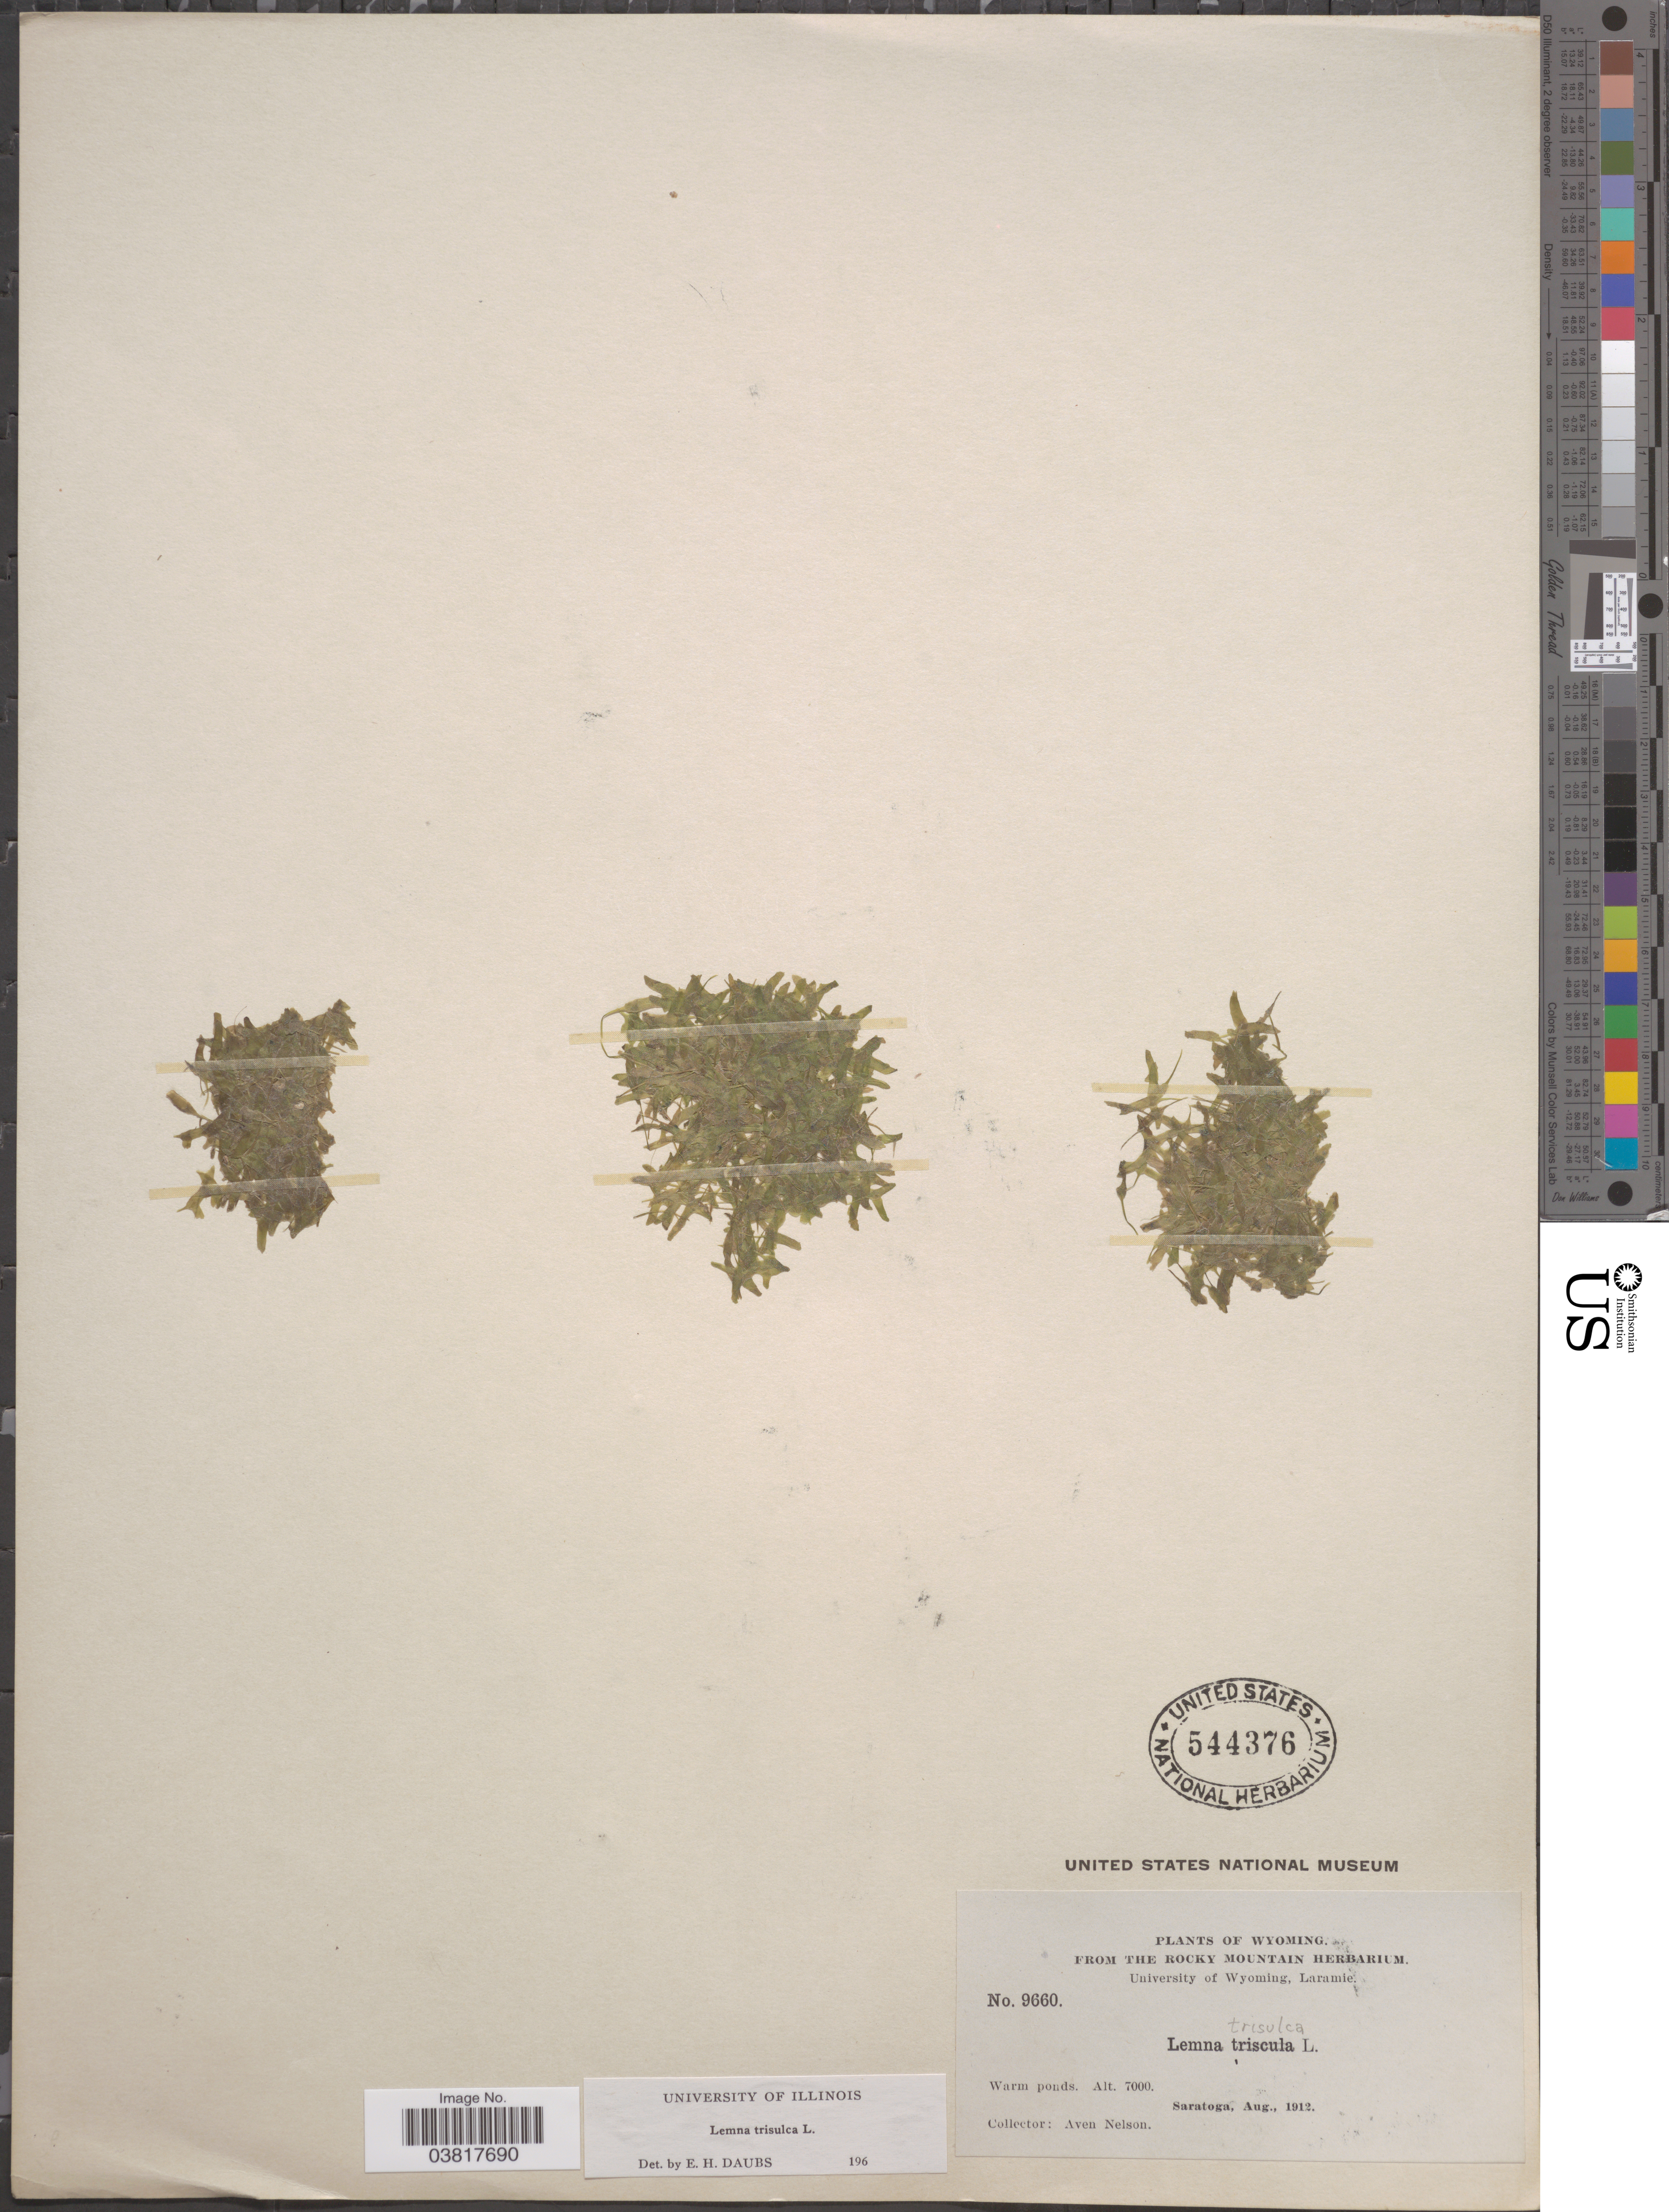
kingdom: Plantae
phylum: Tracheophyta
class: Liliopsida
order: Alismatales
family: Araceae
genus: Lemna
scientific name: Lemna trisulca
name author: L.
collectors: A. Nelson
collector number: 9660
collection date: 1912-08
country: United States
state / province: Wyoming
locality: Saratoga.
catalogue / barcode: US 544376